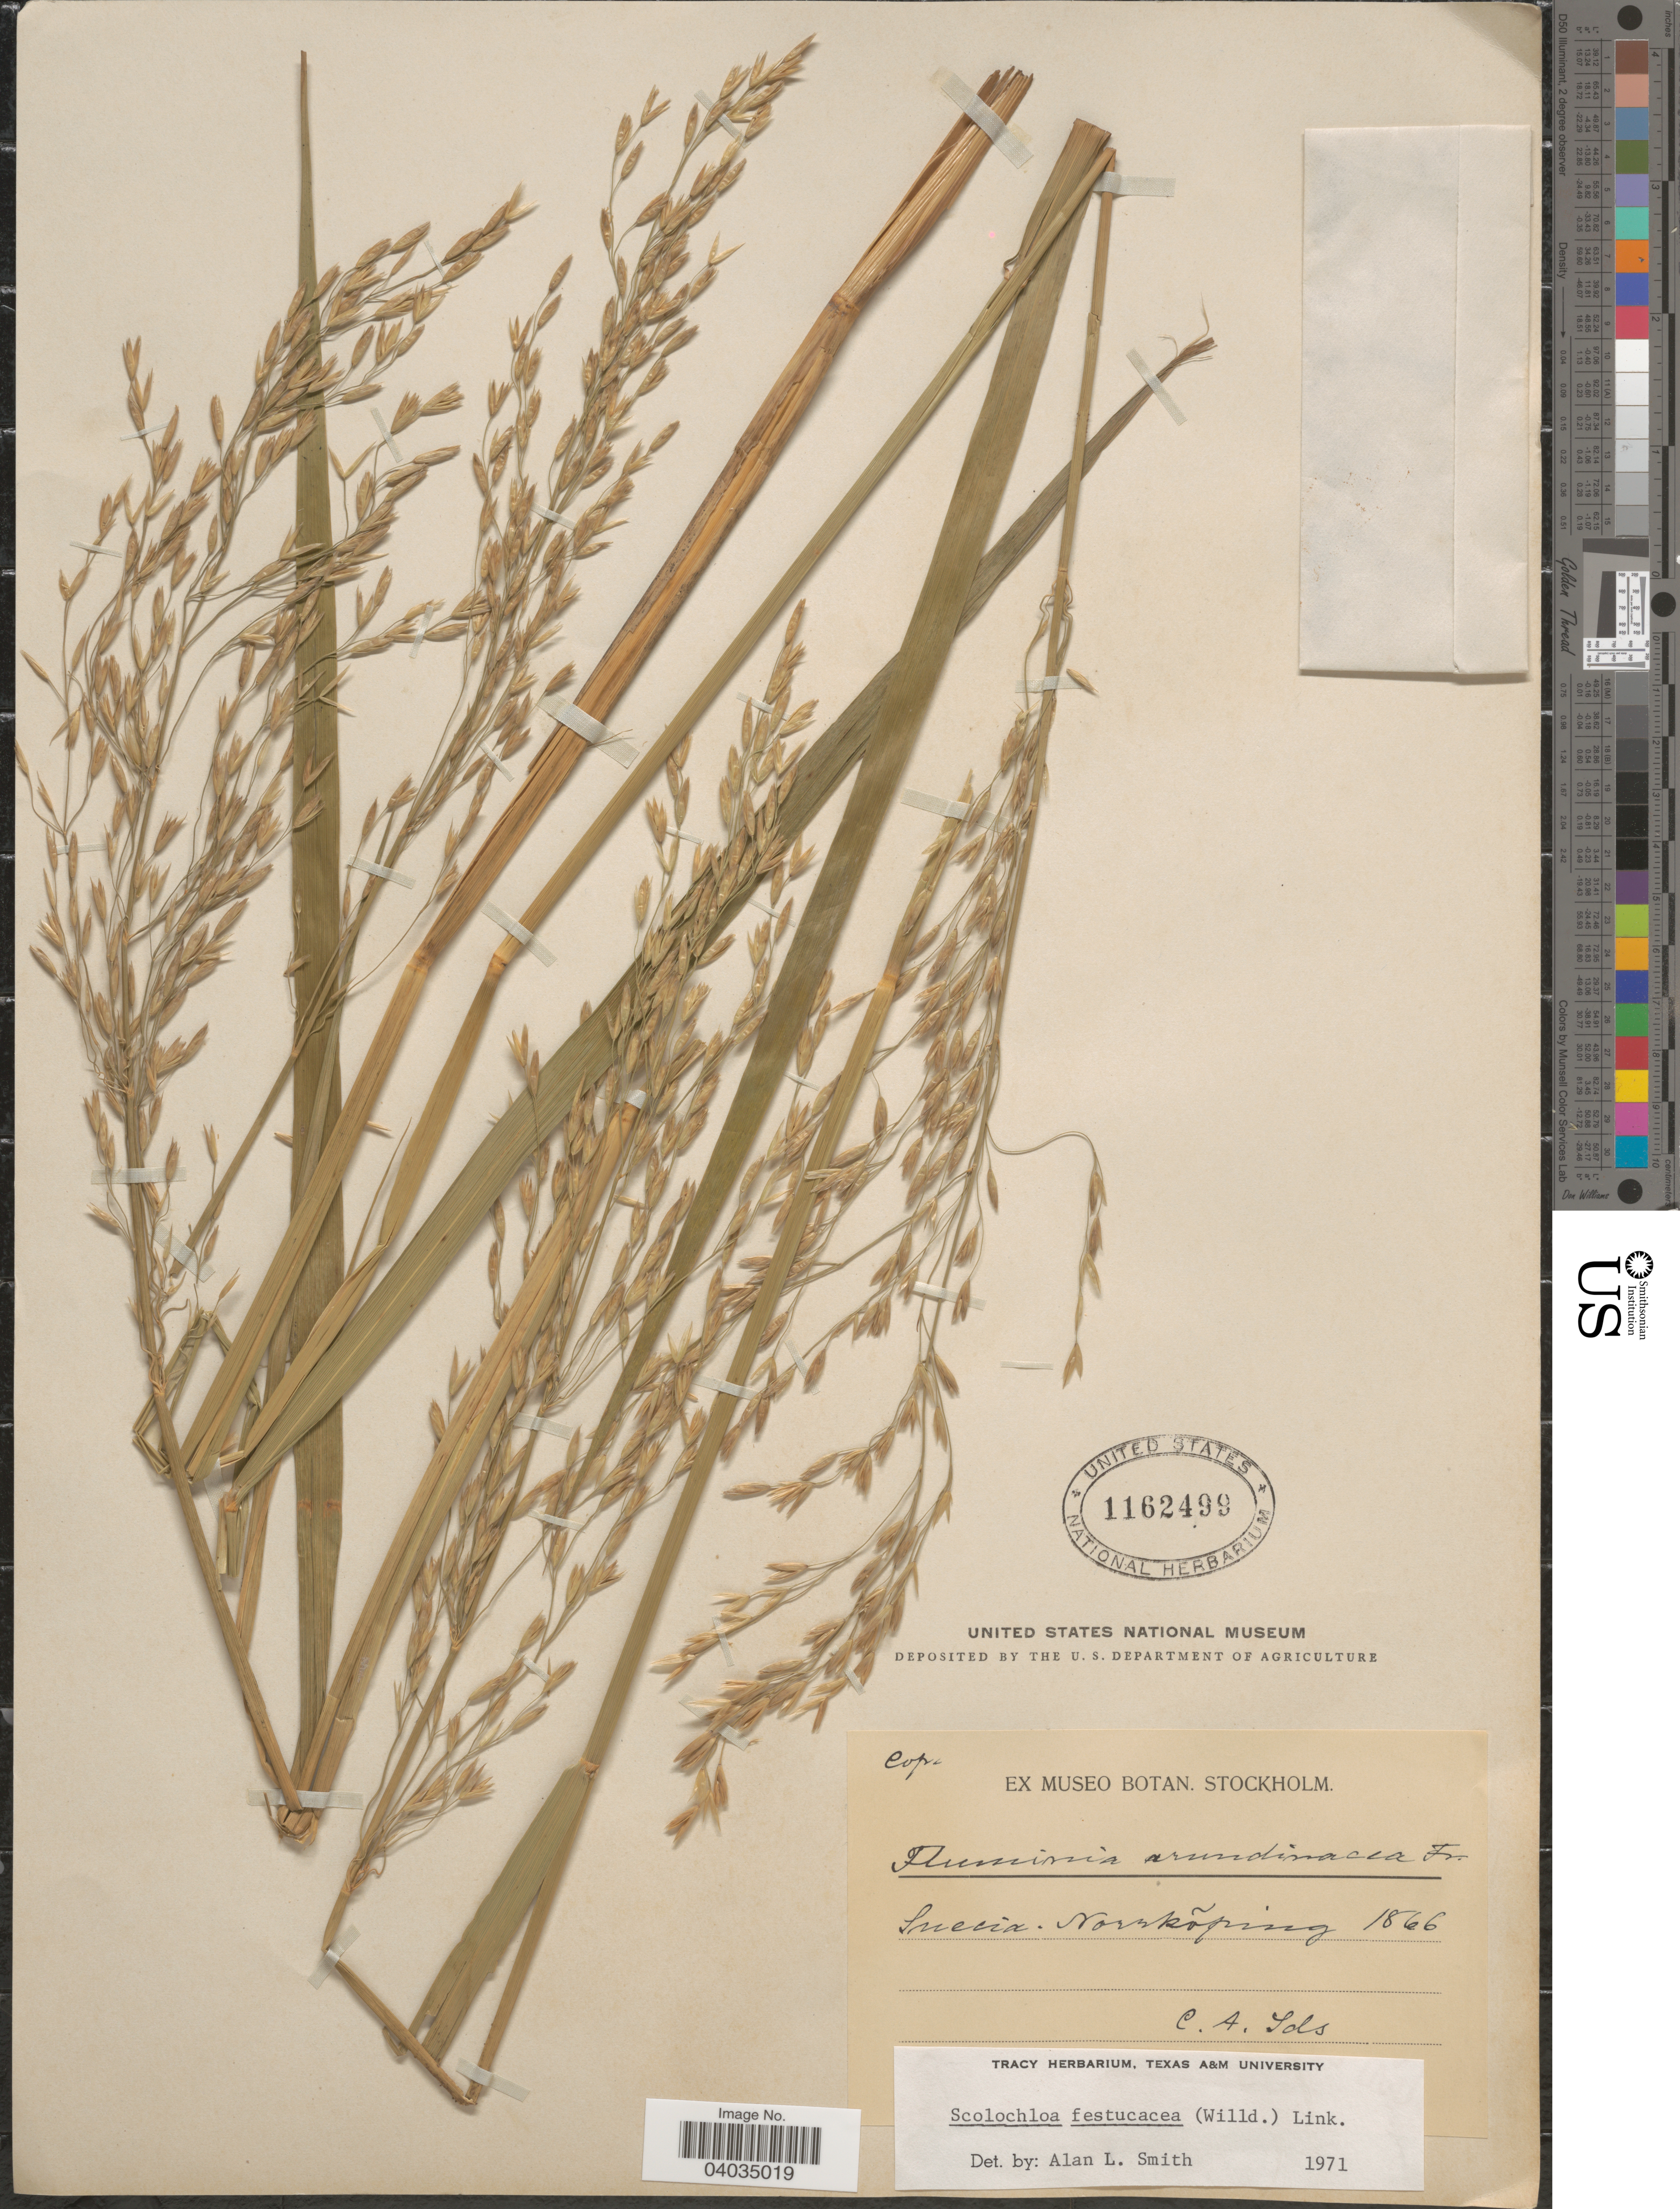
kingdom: Plantae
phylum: Tracheophyta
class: Liliopsida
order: Poales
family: Poaceae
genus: Scolochloa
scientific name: Scolochloa festucacea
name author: (Willd.) Link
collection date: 1866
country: Sweden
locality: Suecia. Norrkõping.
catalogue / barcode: US 1162499